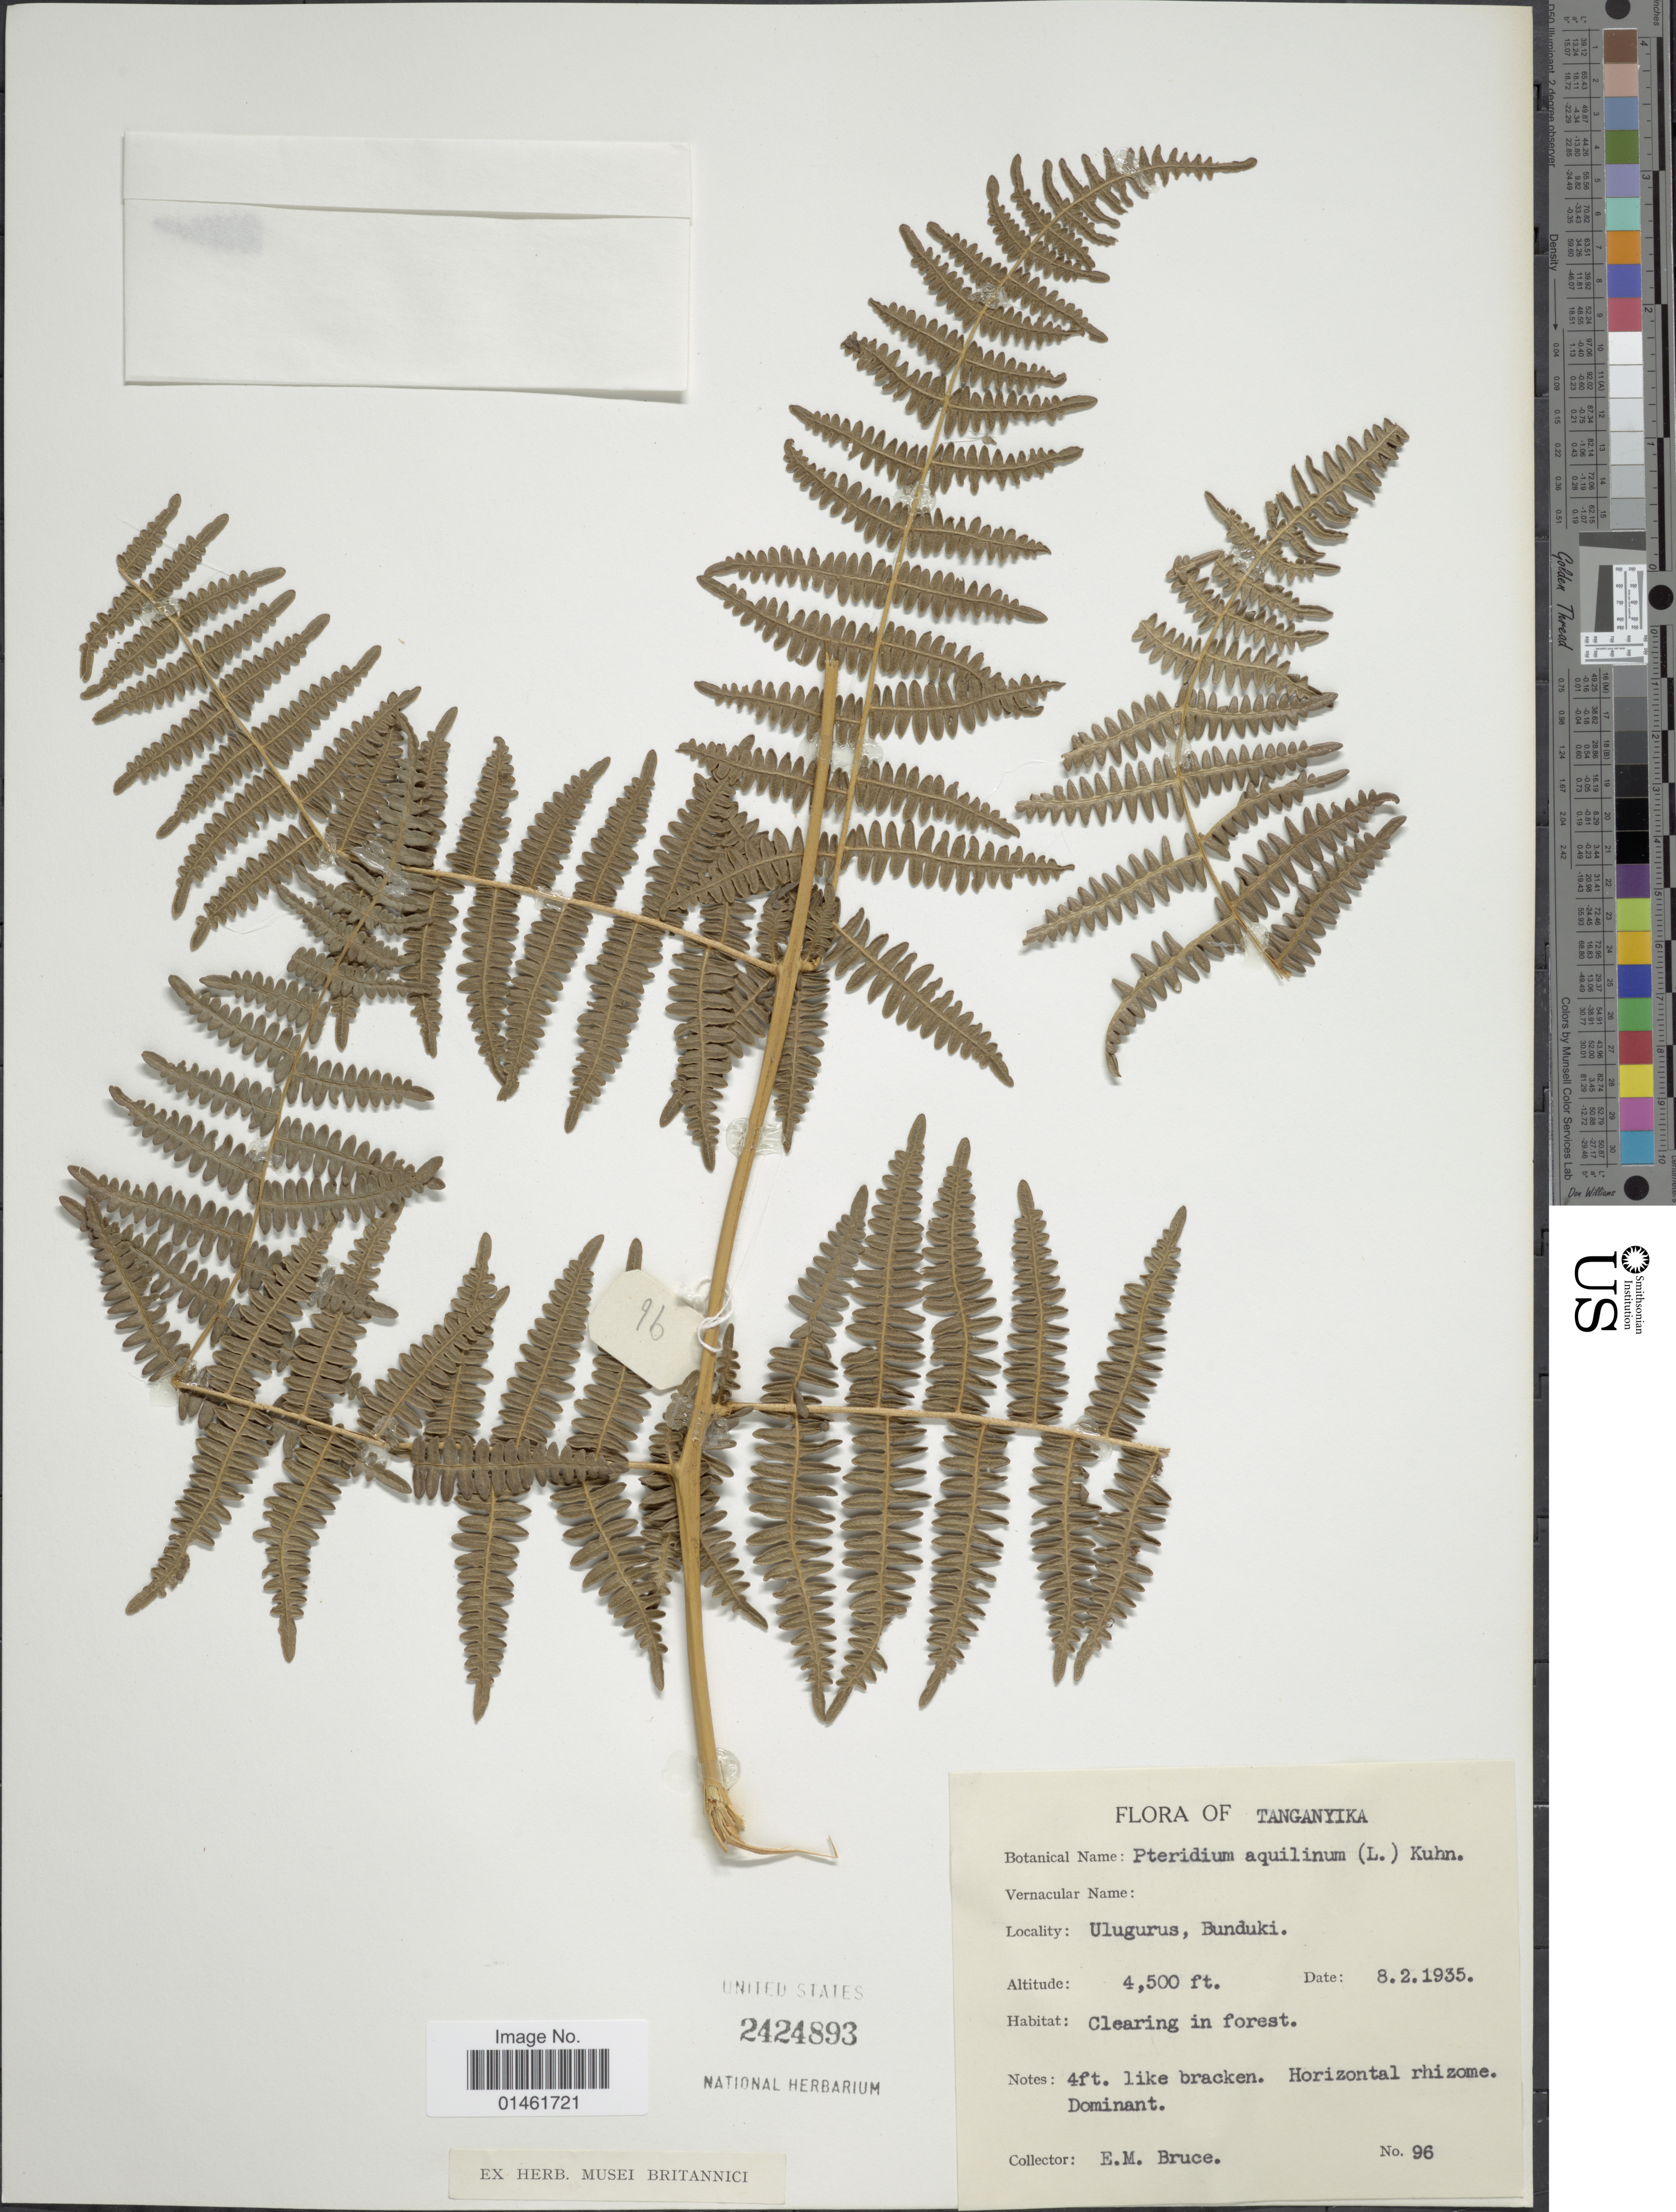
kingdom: Plantae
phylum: Tracheophyta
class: Polypodiopsida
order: Polypodiales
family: Dennstaedtiaceae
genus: Pteridium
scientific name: Pteridium aquilinum var. typicum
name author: R.M. Tryon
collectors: E. Bruce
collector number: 96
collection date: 1935-02-08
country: Tanzania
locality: Tanganyika, Ulugurus, Bunduki, clearing in forest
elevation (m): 1372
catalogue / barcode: US 2424893